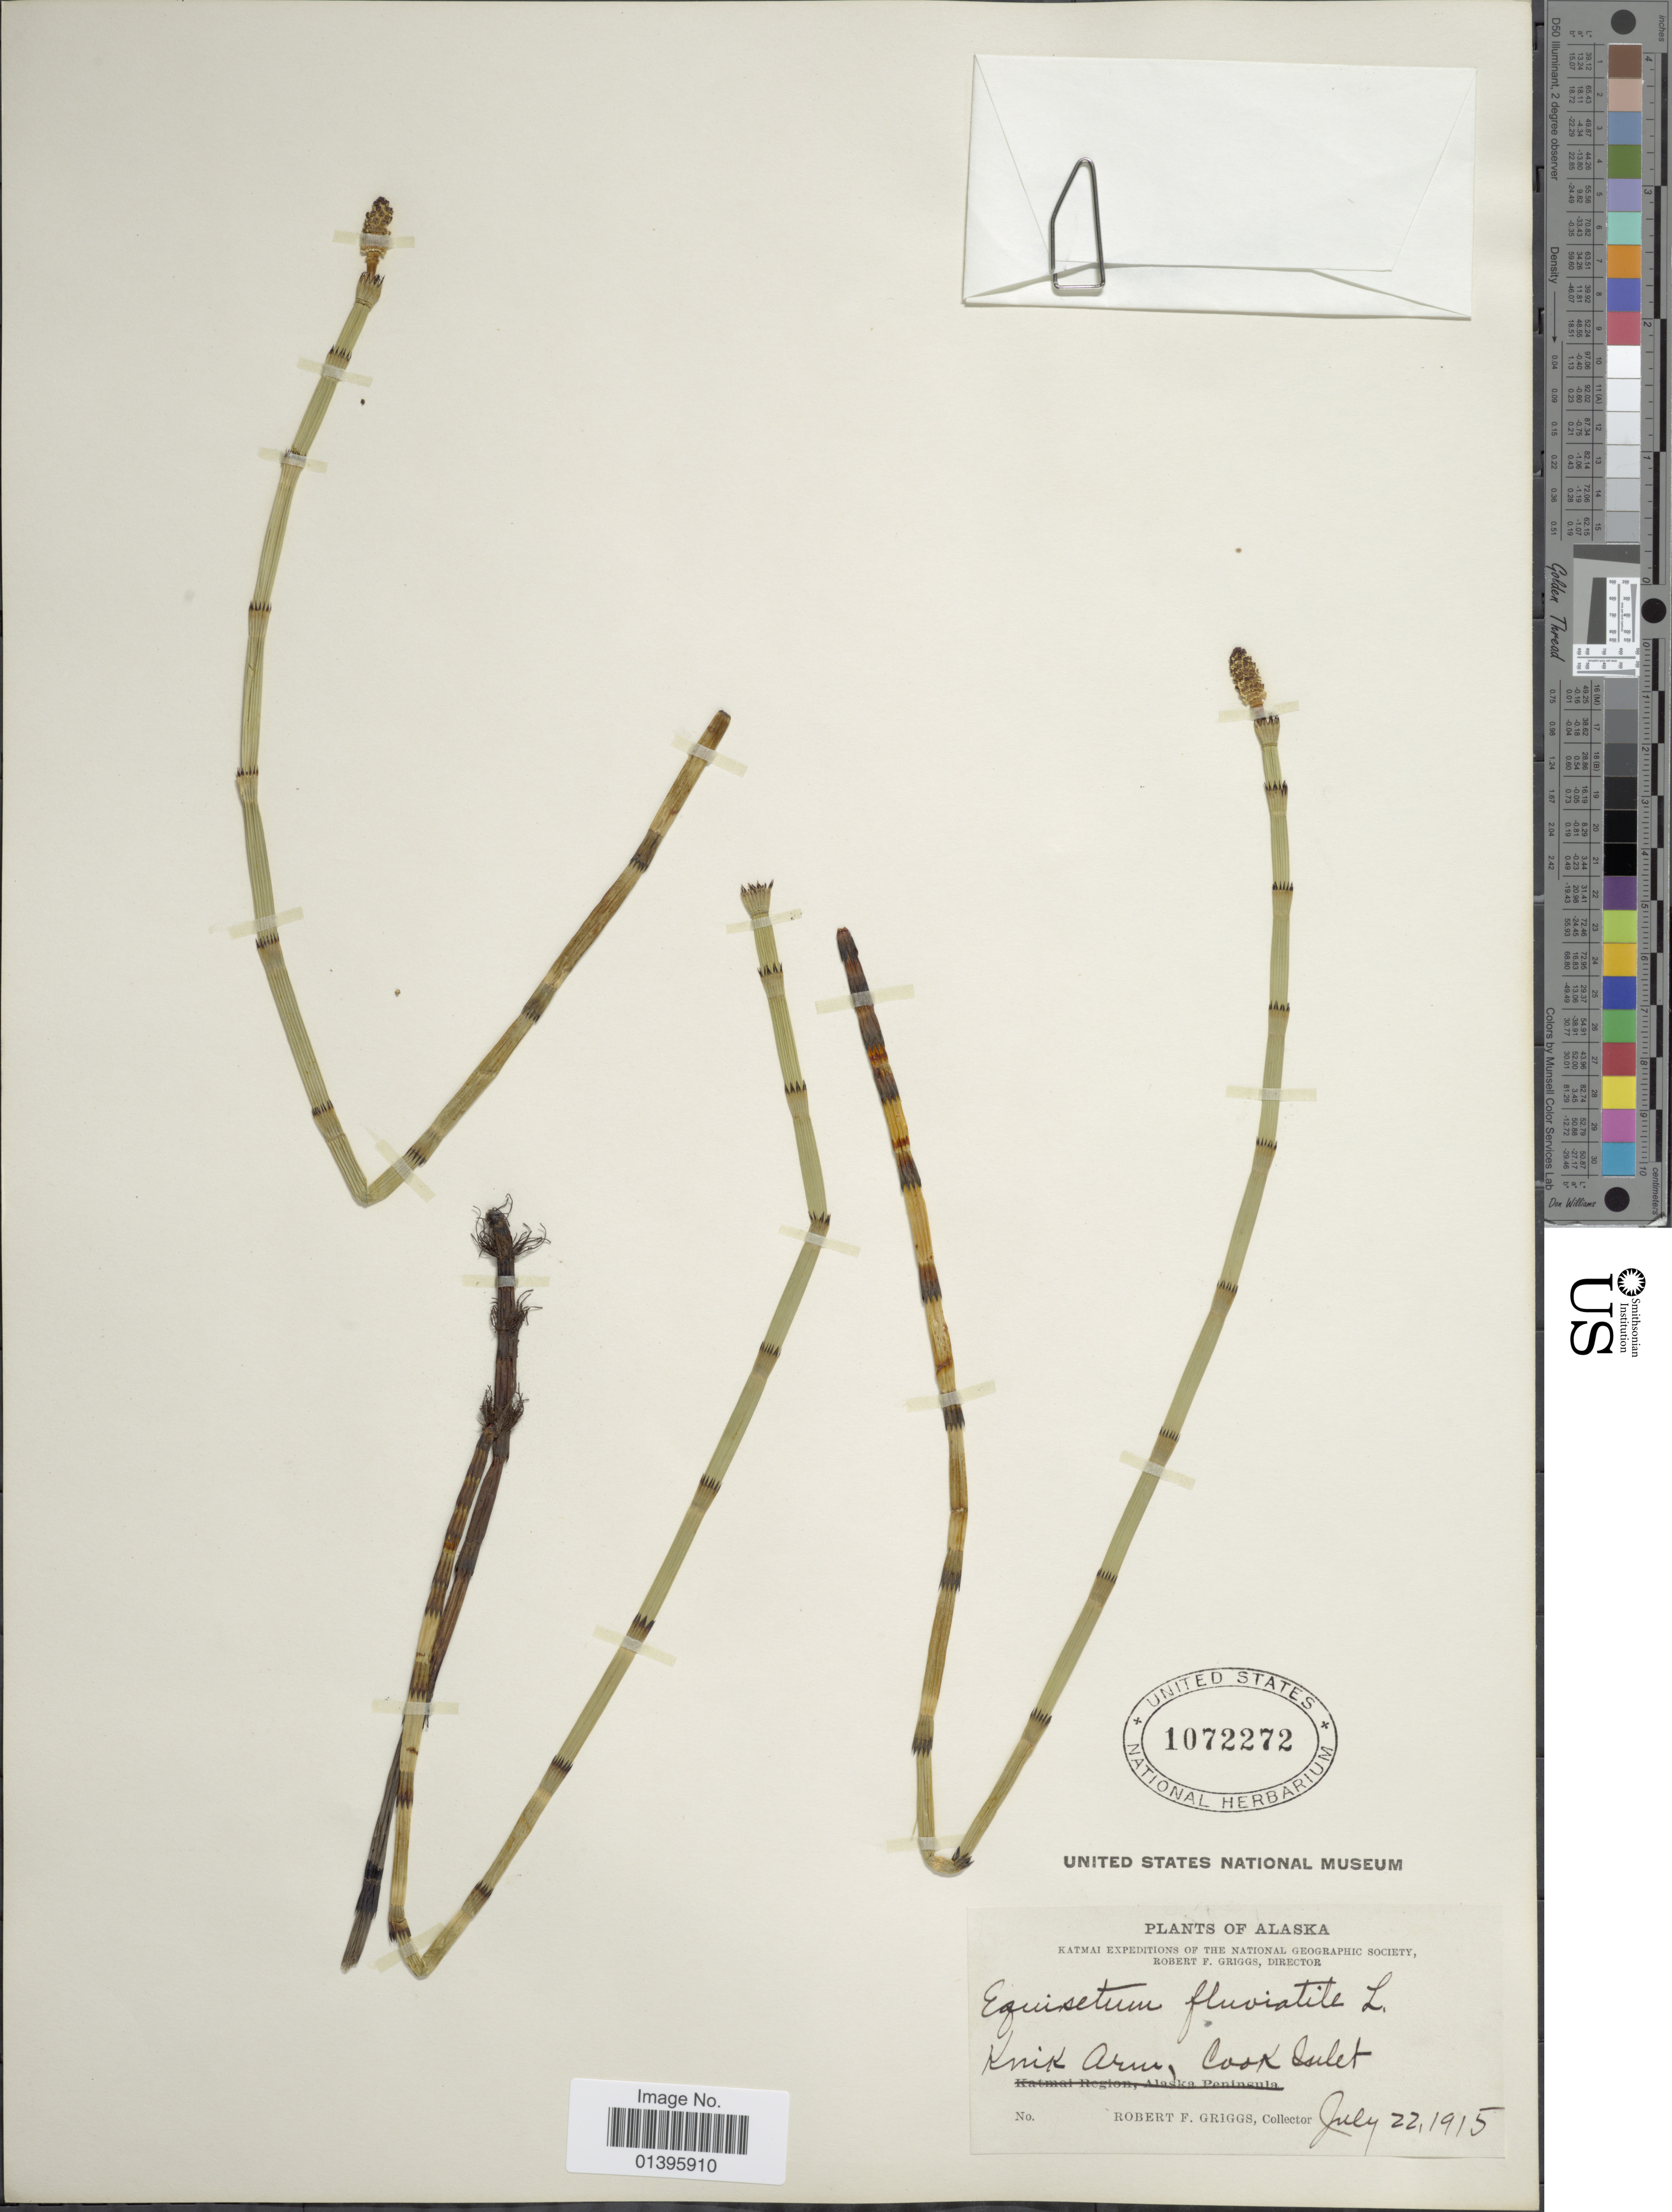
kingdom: Plantae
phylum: Tracheophyta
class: Polypodiopsida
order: Equisetales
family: Equisetaceae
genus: Equisetum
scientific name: Equisetum fluviatile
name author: L.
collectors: R. F. Griggs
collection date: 1915-07-22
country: United States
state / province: Alaska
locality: Knik Arm, Cook Islet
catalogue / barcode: US 1072272